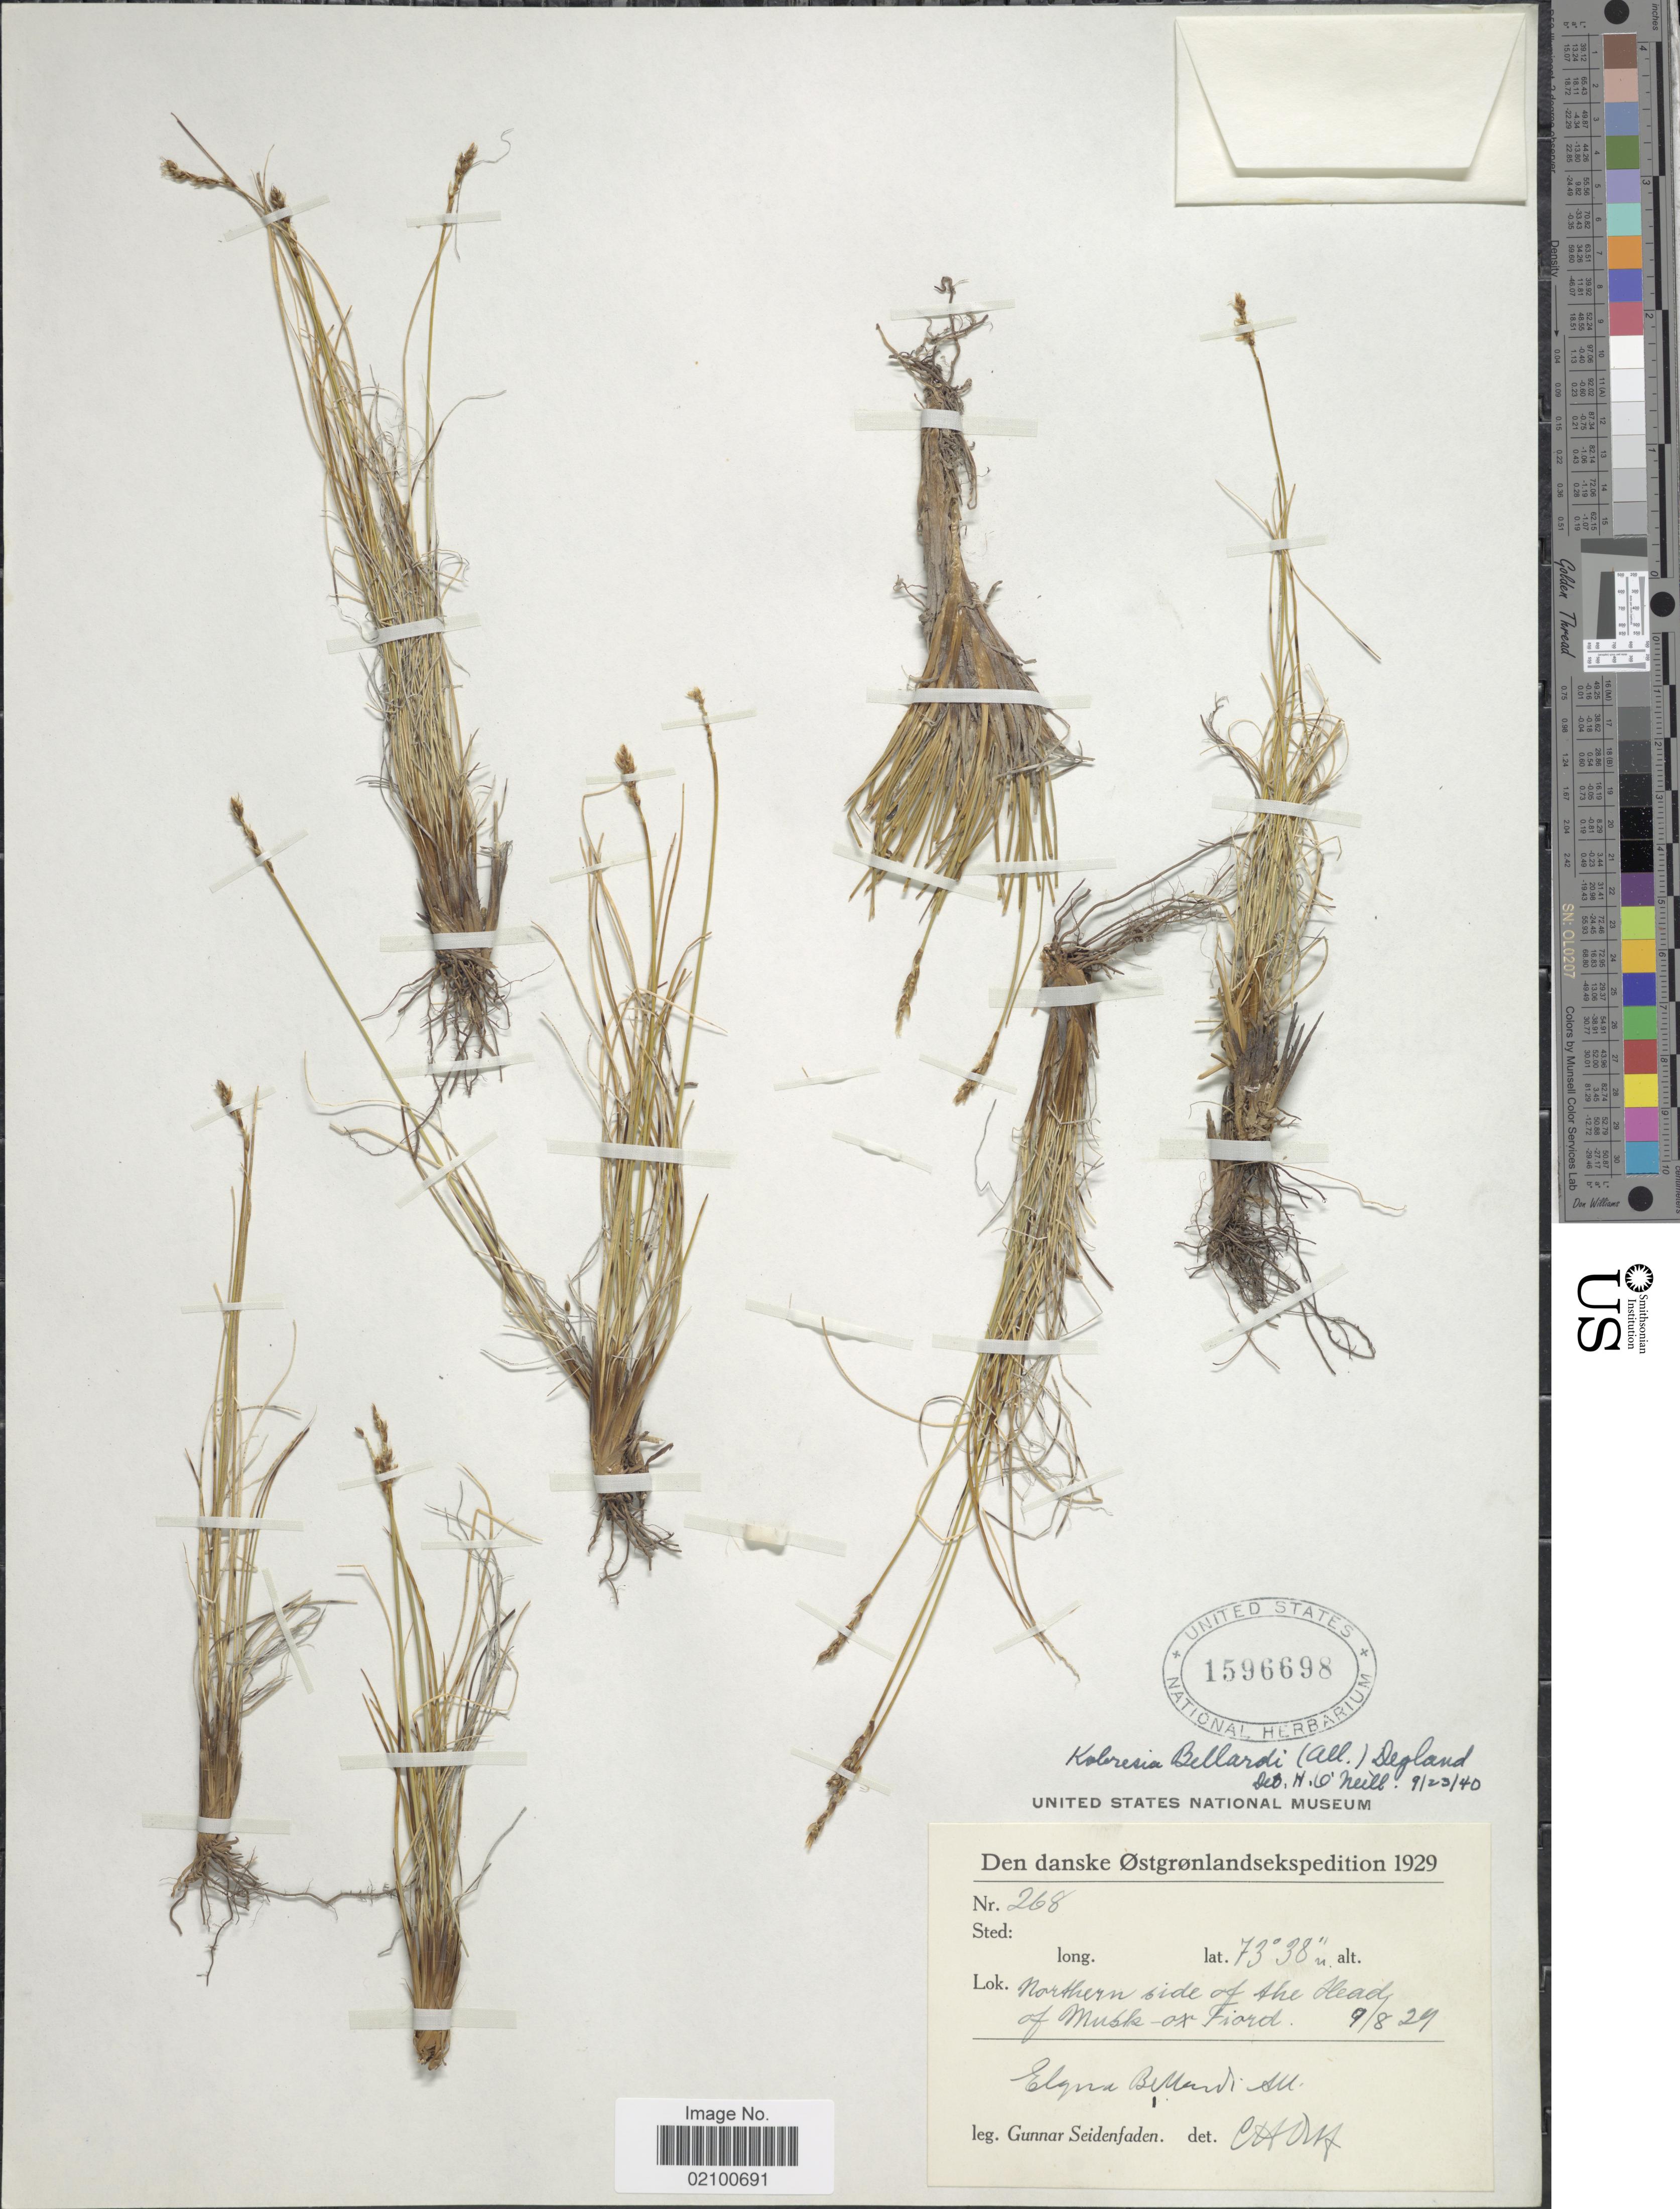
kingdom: Plantae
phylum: Tracheophyta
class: Liliopsida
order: Poales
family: Cyperaceae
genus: Carex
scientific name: Carex myosuroides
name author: Vill.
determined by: Strong, M. T., (US), Smithsonian Institution - National Museum of Natural History (UNITED STATES)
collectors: G. Seidenfaden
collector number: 268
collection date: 1929-08-09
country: Greenland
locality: Danske Ostgronlands, Northern side of the head of Musk-ox Fiord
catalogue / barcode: US 1596698